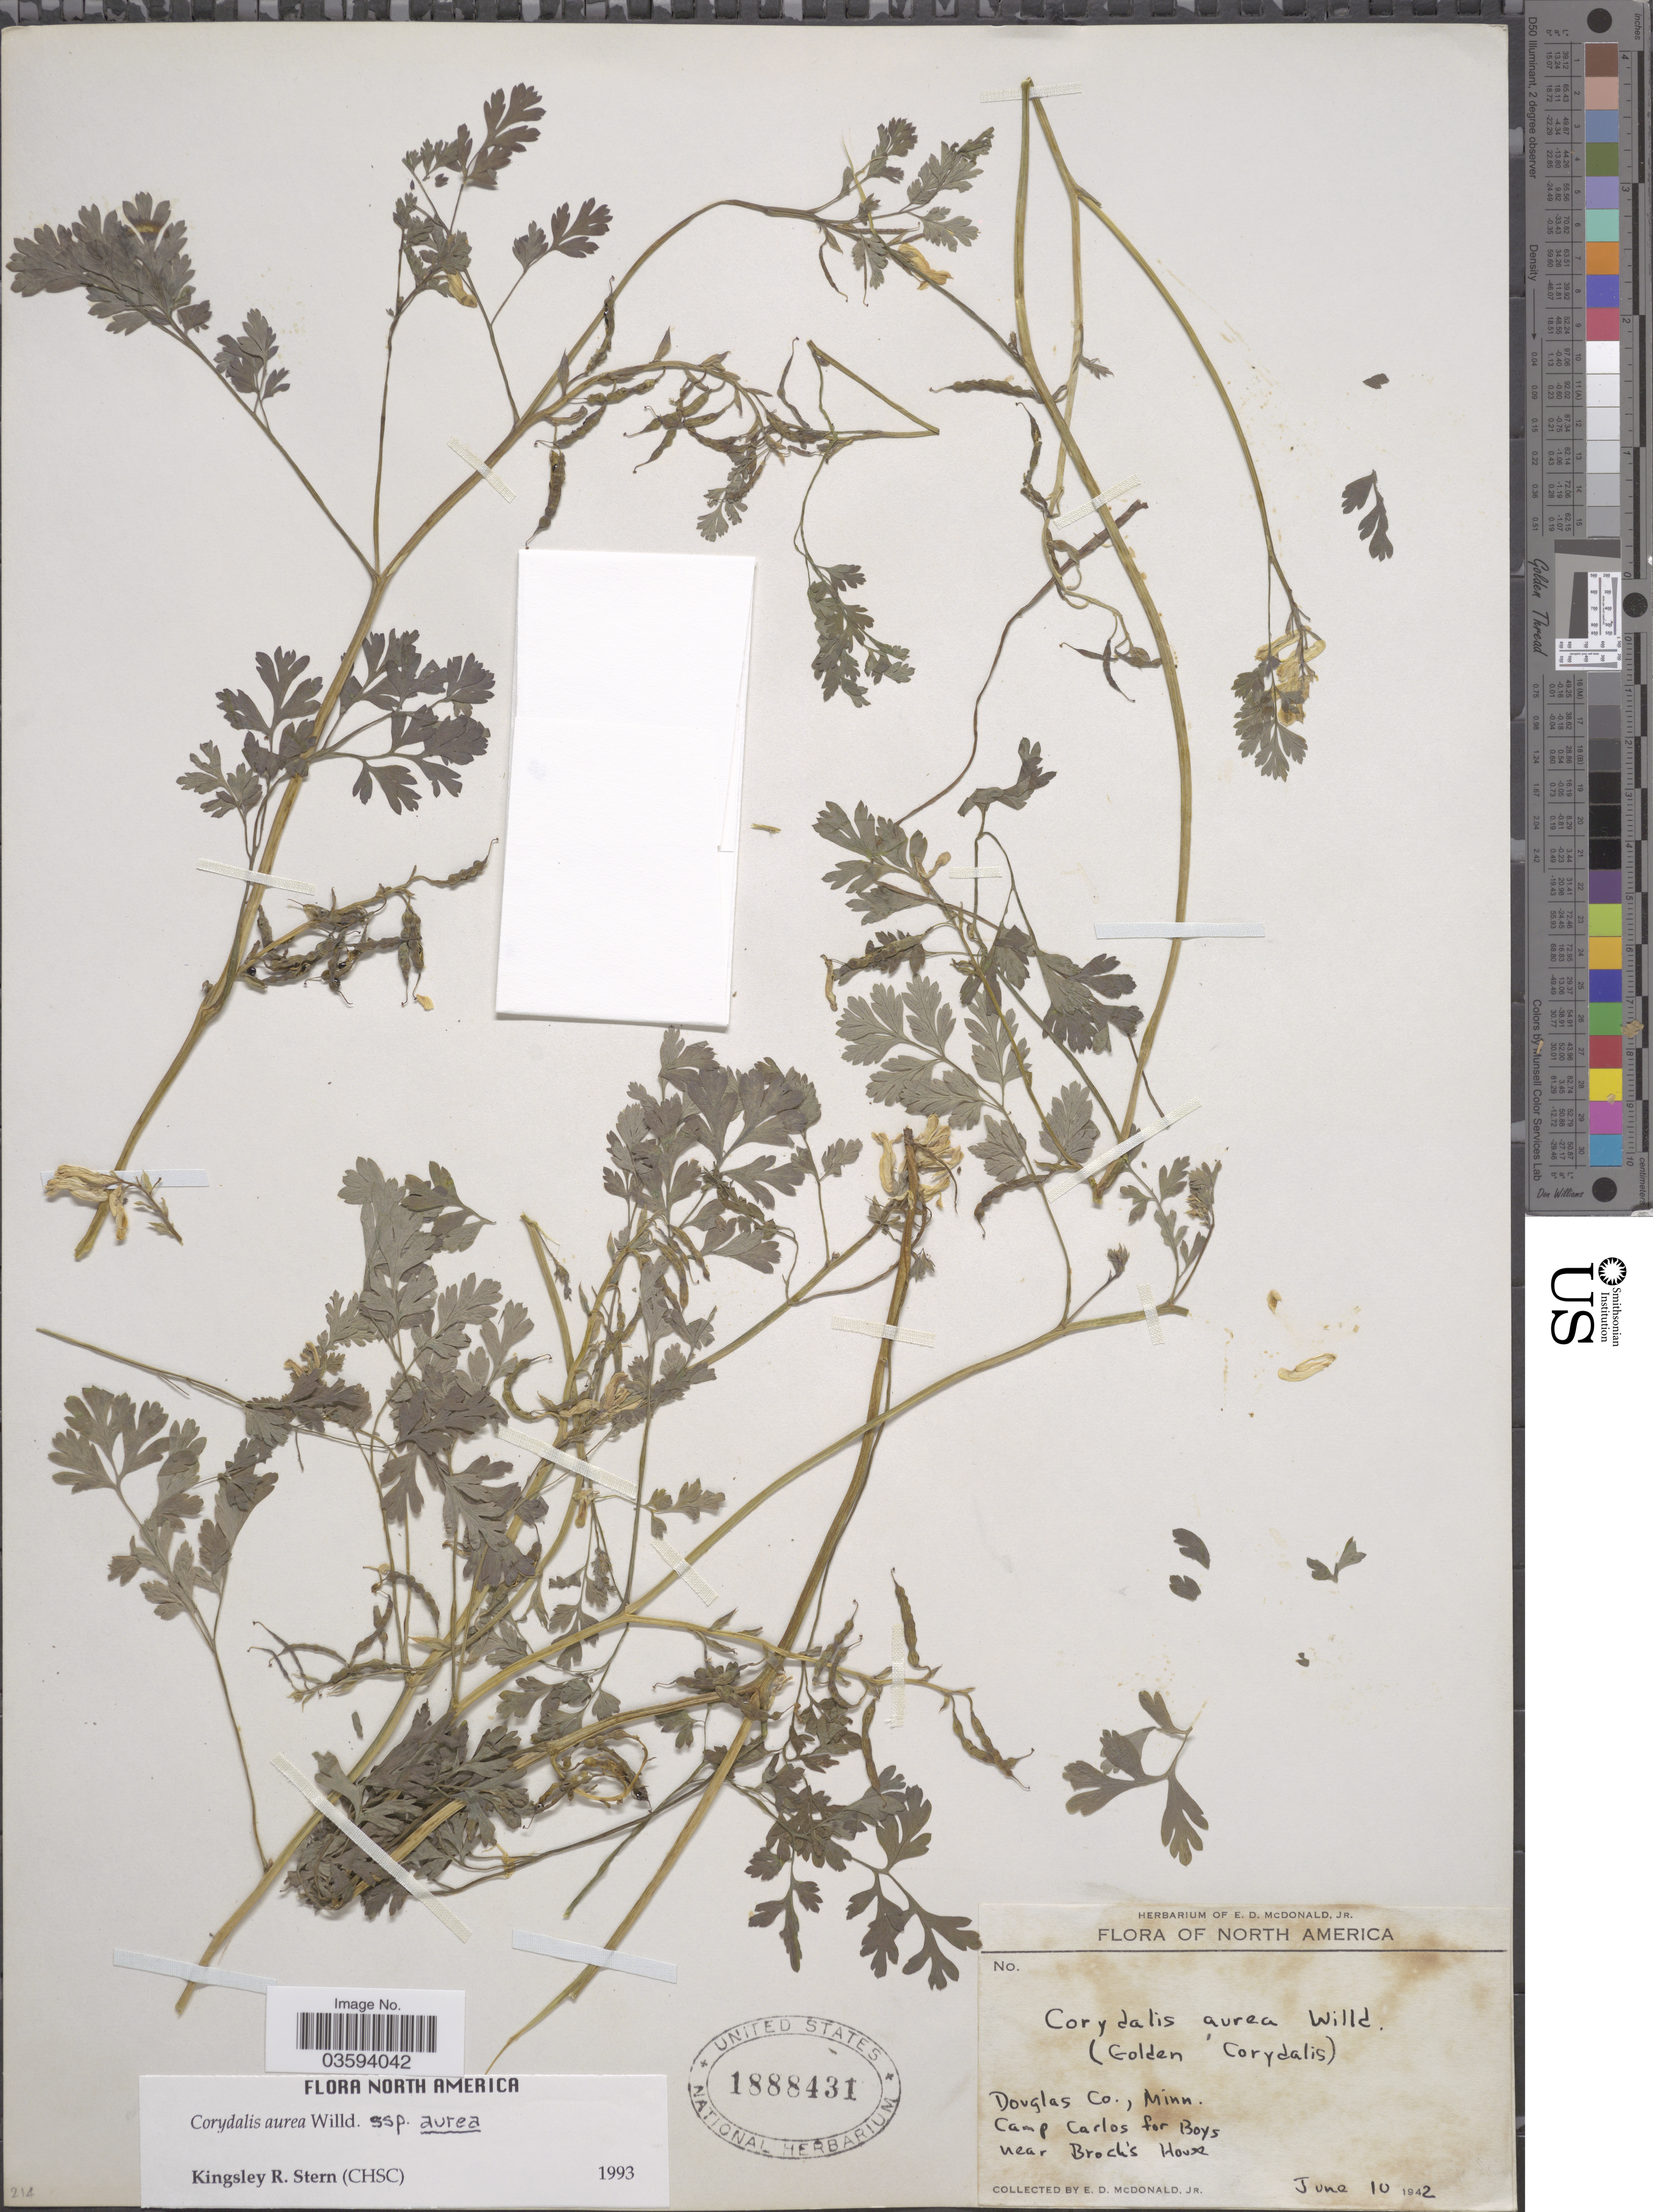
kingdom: Plantae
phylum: Tracheophyta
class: Magnoliopsida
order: Ranunculales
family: Papaveraceae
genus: Corydalis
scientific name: Corydalis aurea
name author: Willd.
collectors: E. D. McDonald Jr.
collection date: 1942-06-10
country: United States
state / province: Minnesota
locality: Douglas Co. Camp Carlos for Boys near Brock's House.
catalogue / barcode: US 1888431